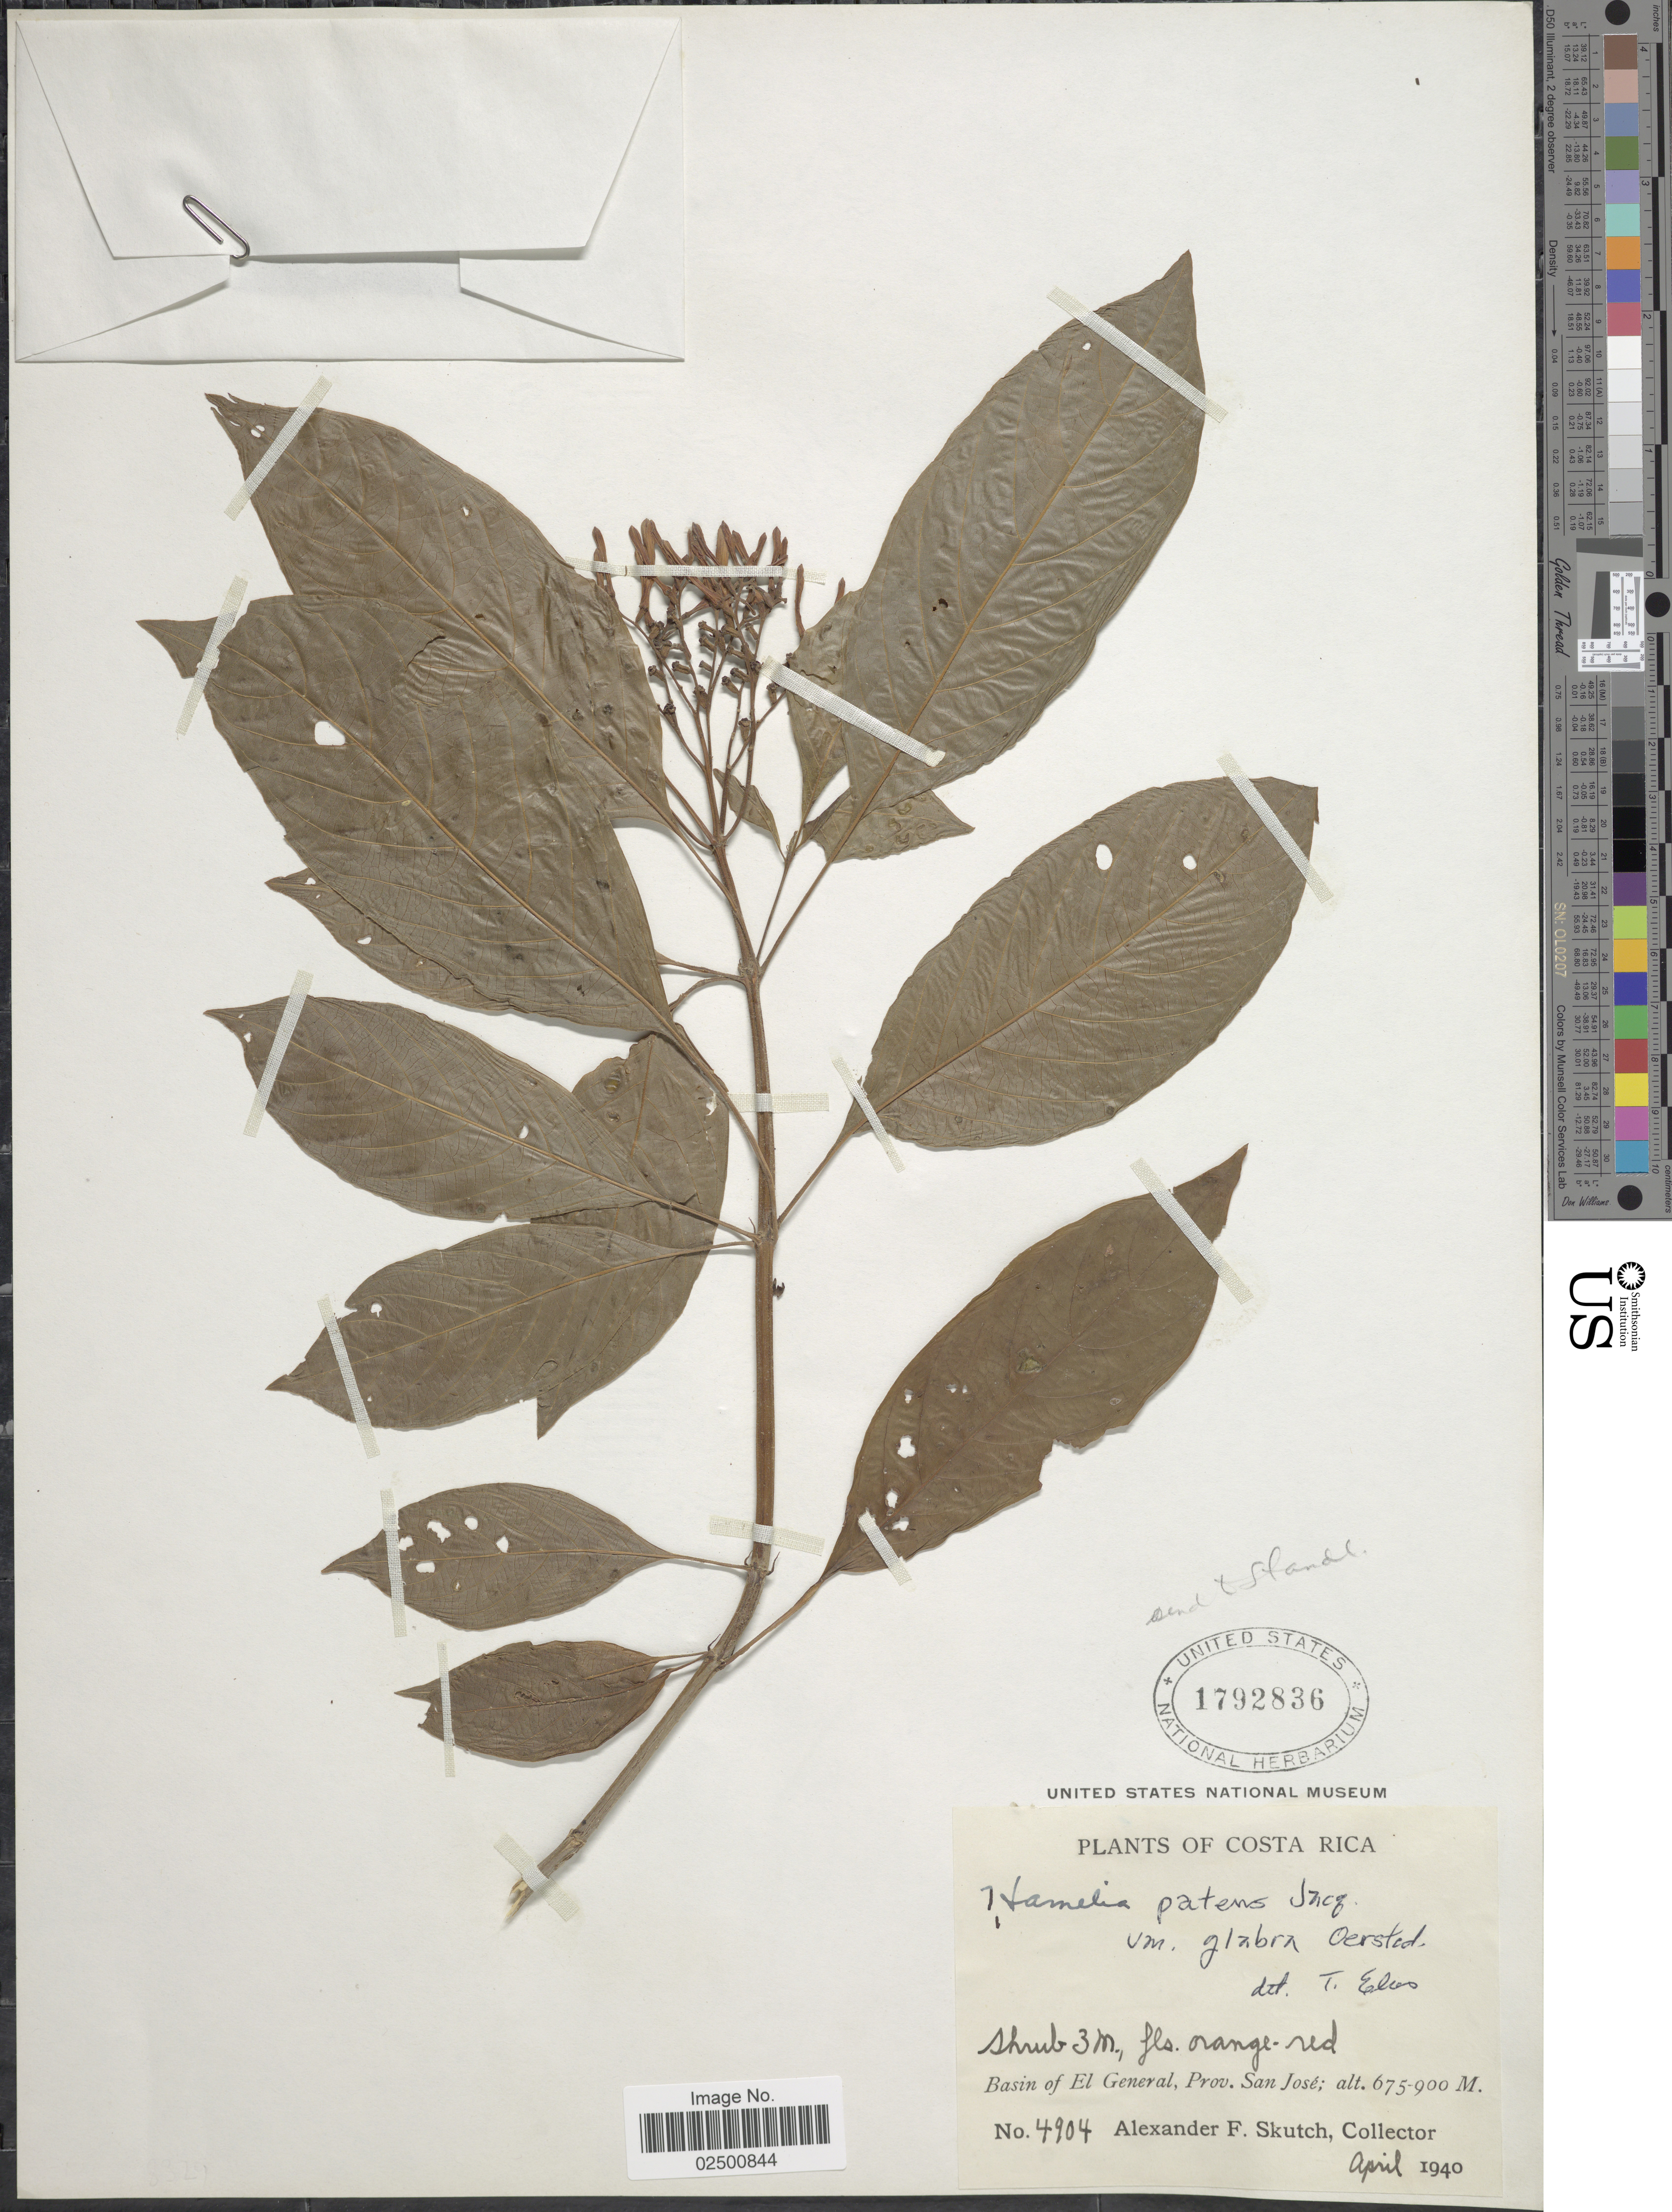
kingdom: Plantae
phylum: Tracheophyta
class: Magnoliopsida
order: Gentianales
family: Rubiaceae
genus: Hamelia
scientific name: Hamelia patens var. suaveolens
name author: (Kunth)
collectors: A. F. Skutch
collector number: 4904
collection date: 1940-04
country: Costa Rica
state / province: San José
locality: Basin of El General, Prov. San Jose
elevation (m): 675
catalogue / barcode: US 1792836